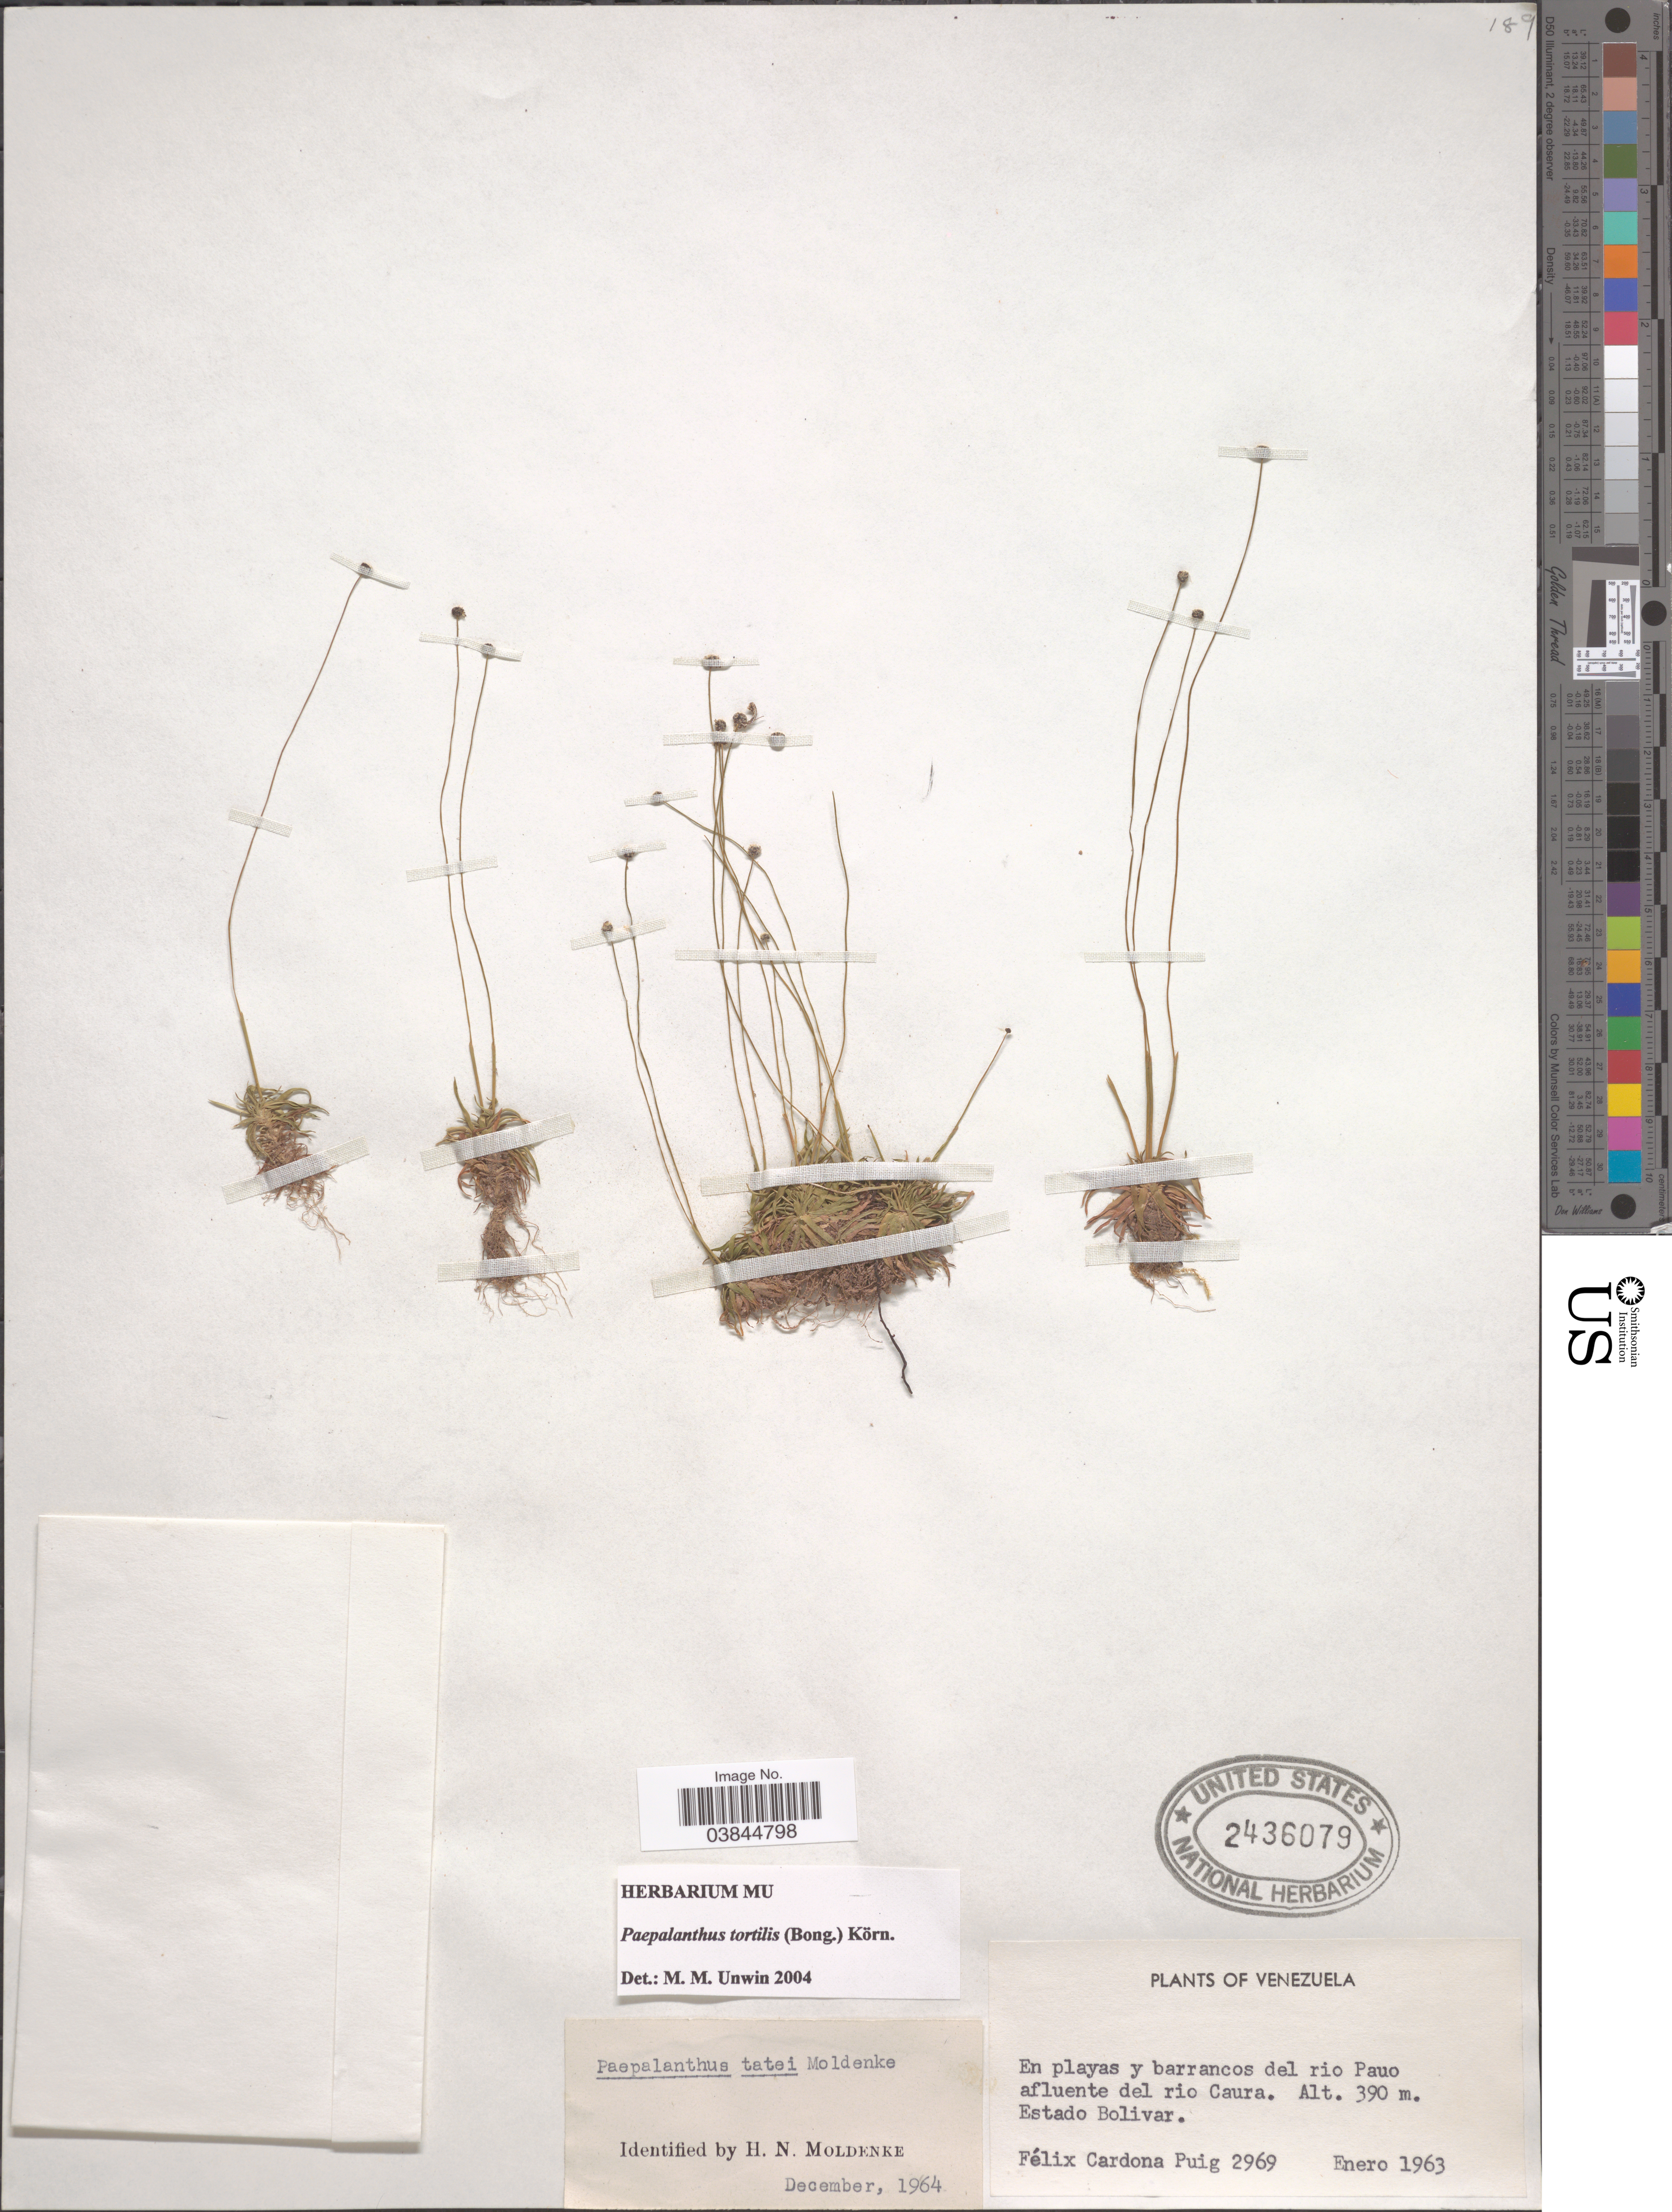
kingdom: Plantae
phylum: Tracheophyta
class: Liliopsida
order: Poales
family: Eriocaulaceae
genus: Paepalanthus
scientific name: Paepalanthus tortilis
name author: (Bong.) Koern.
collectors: F. Cardona Puig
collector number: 2969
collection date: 1963-01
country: Venezuela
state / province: Bolivar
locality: En playas y barrancos del rio Pauo afluente del rio Caura.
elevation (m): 390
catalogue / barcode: US 2436079